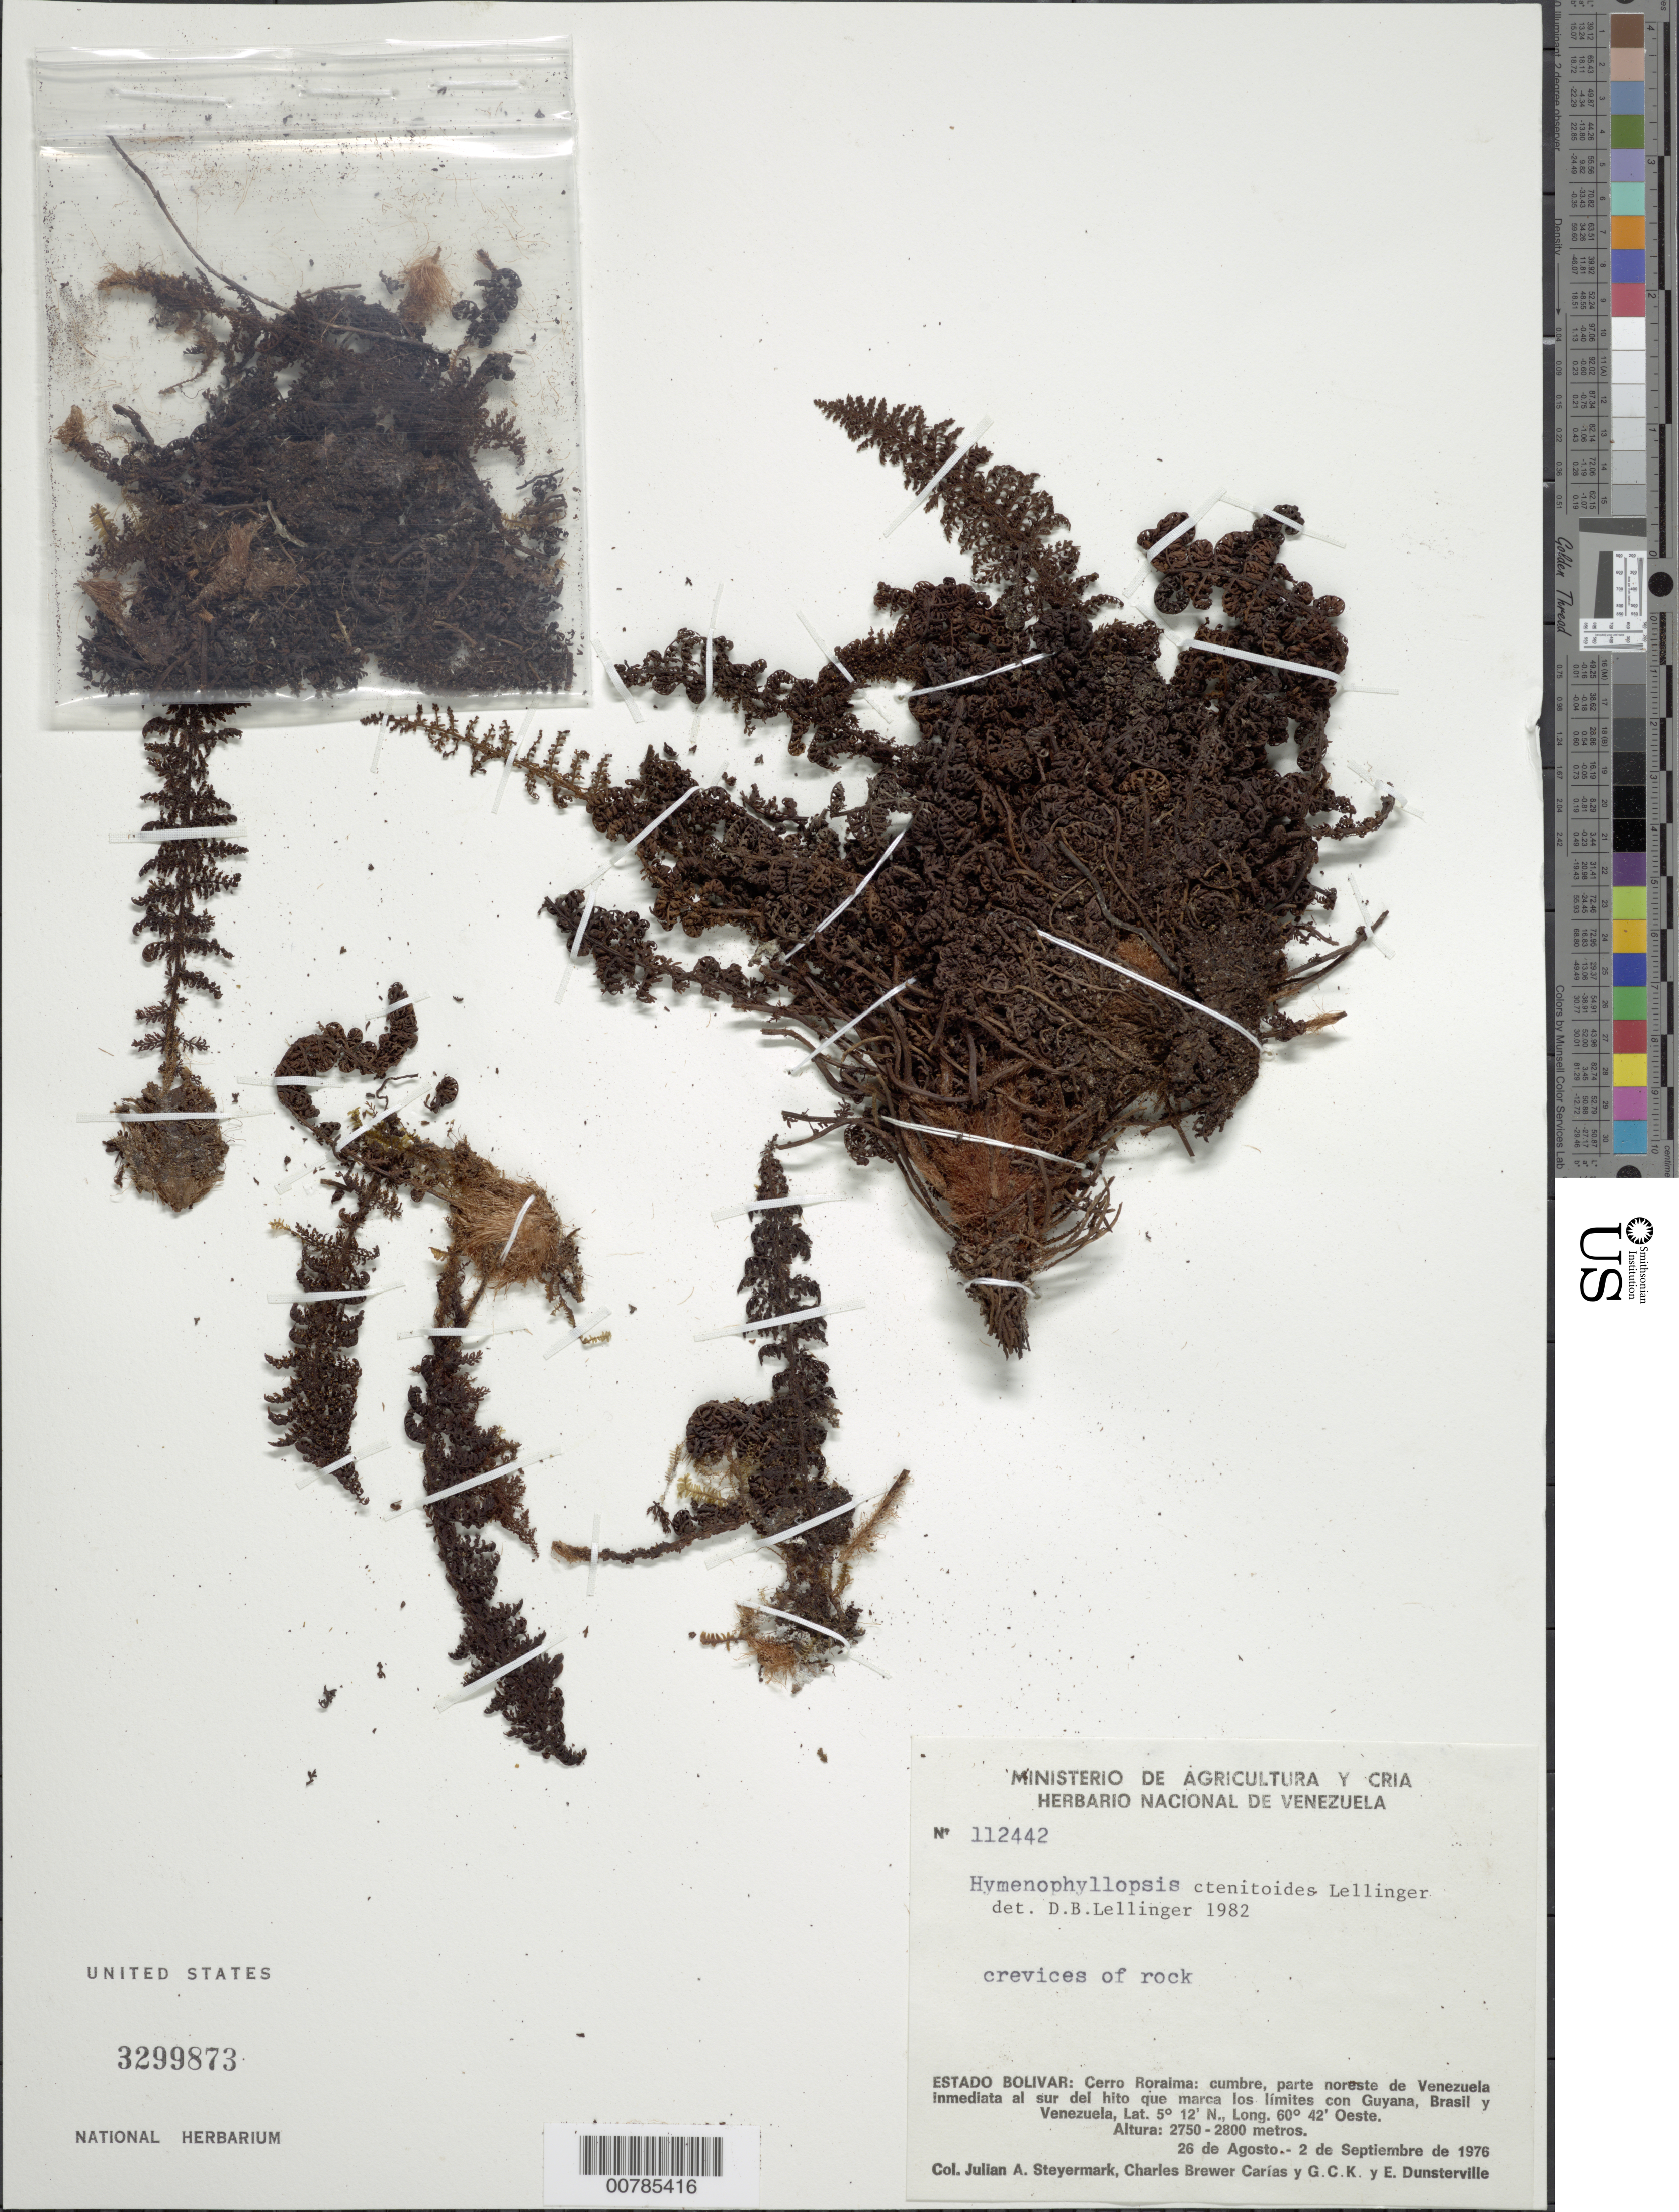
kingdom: Plantae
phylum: Tracheophyta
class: Polypodiopsida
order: Cyatheales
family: Cyatheaceae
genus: Cyathea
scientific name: Cyathea ctenitoides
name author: (Lellinger) Christenh.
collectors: J. Steyermark, C. Brewer-Carias, G. C. K. Dunsterville & E. Dunsterville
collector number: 112442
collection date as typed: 26-Aug-76 to 2-Sep-76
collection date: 1976-08-26/1976-09-02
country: Venezuela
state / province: Bolívar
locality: Cerro Roraima: cumbre, parte NO de Venezuela inmediata al S del hito que marca los limites con Guyana, Brasil, y Venezuela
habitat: Crevices of rock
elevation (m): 2750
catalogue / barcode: US 3299873